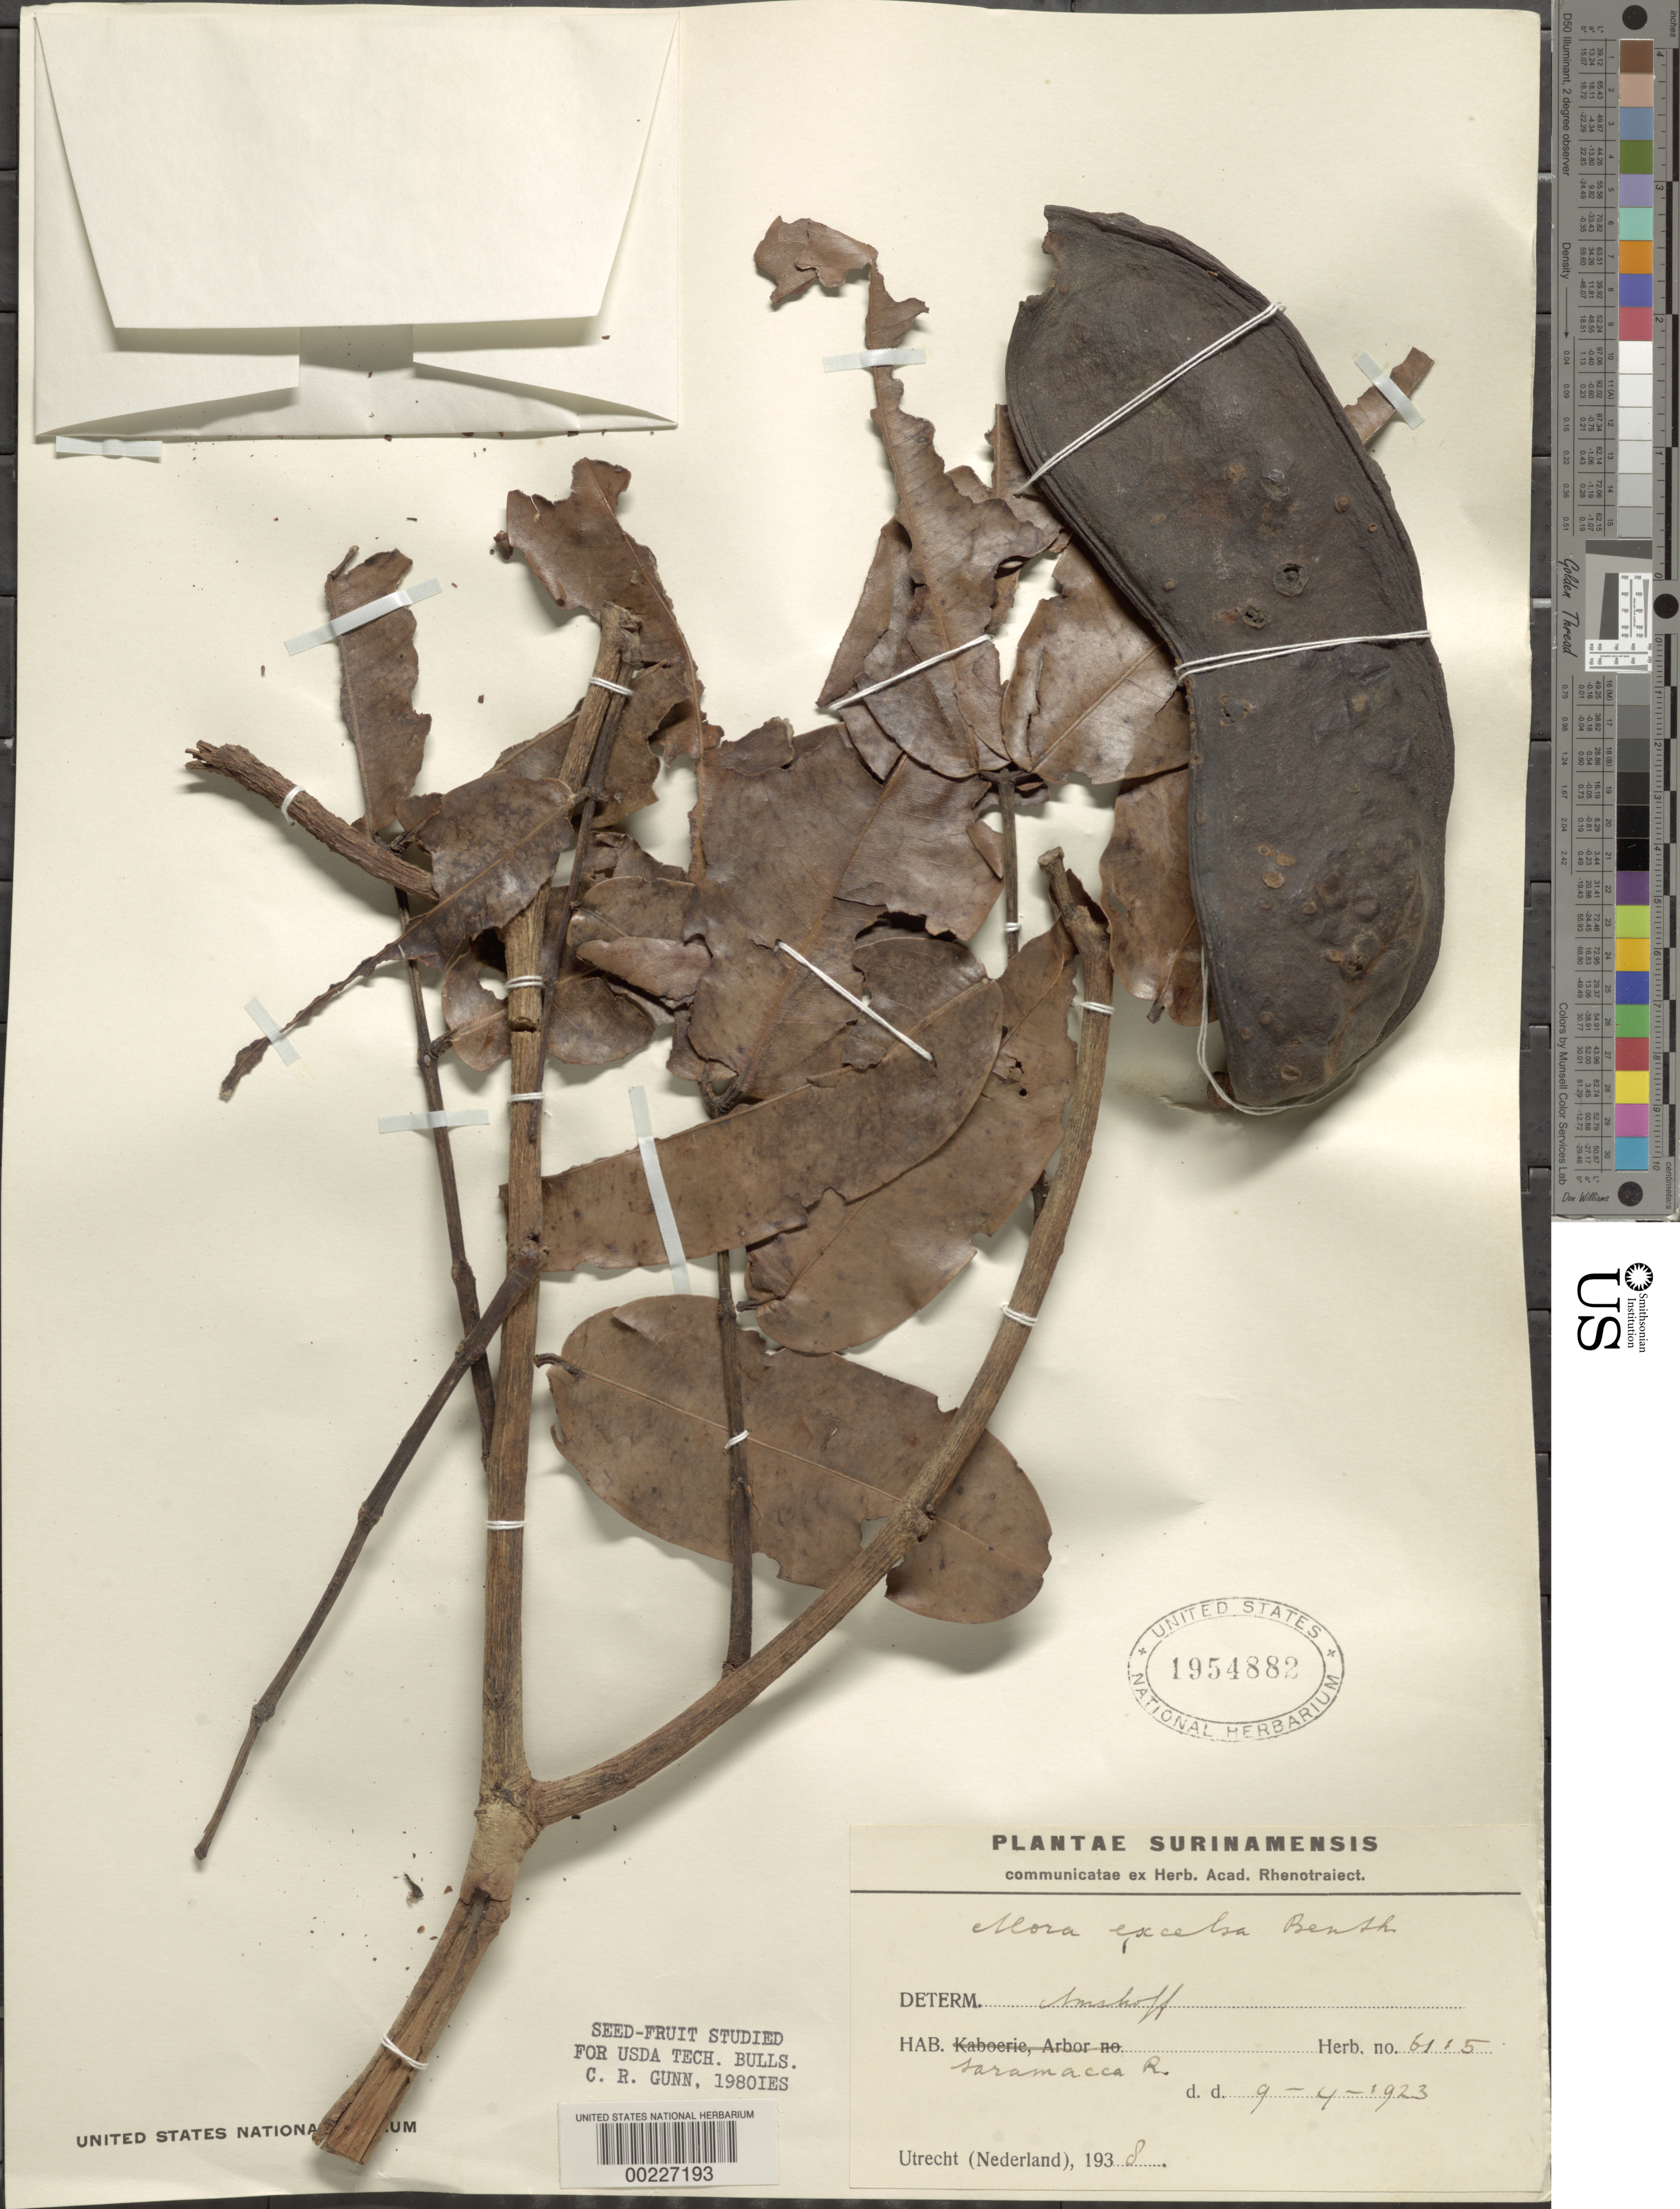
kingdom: Plantae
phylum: Tracheophyta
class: Magnoliopsida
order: Fabales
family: Fabaceae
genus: Mora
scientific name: Mora excelsa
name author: Benth.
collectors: B. Boschwezen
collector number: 6115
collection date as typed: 09 Mar 1923 or 04 Sep 1923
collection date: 1923-03-09 or 1923-09-04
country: Suriname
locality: Saramacca river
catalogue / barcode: US 1954882